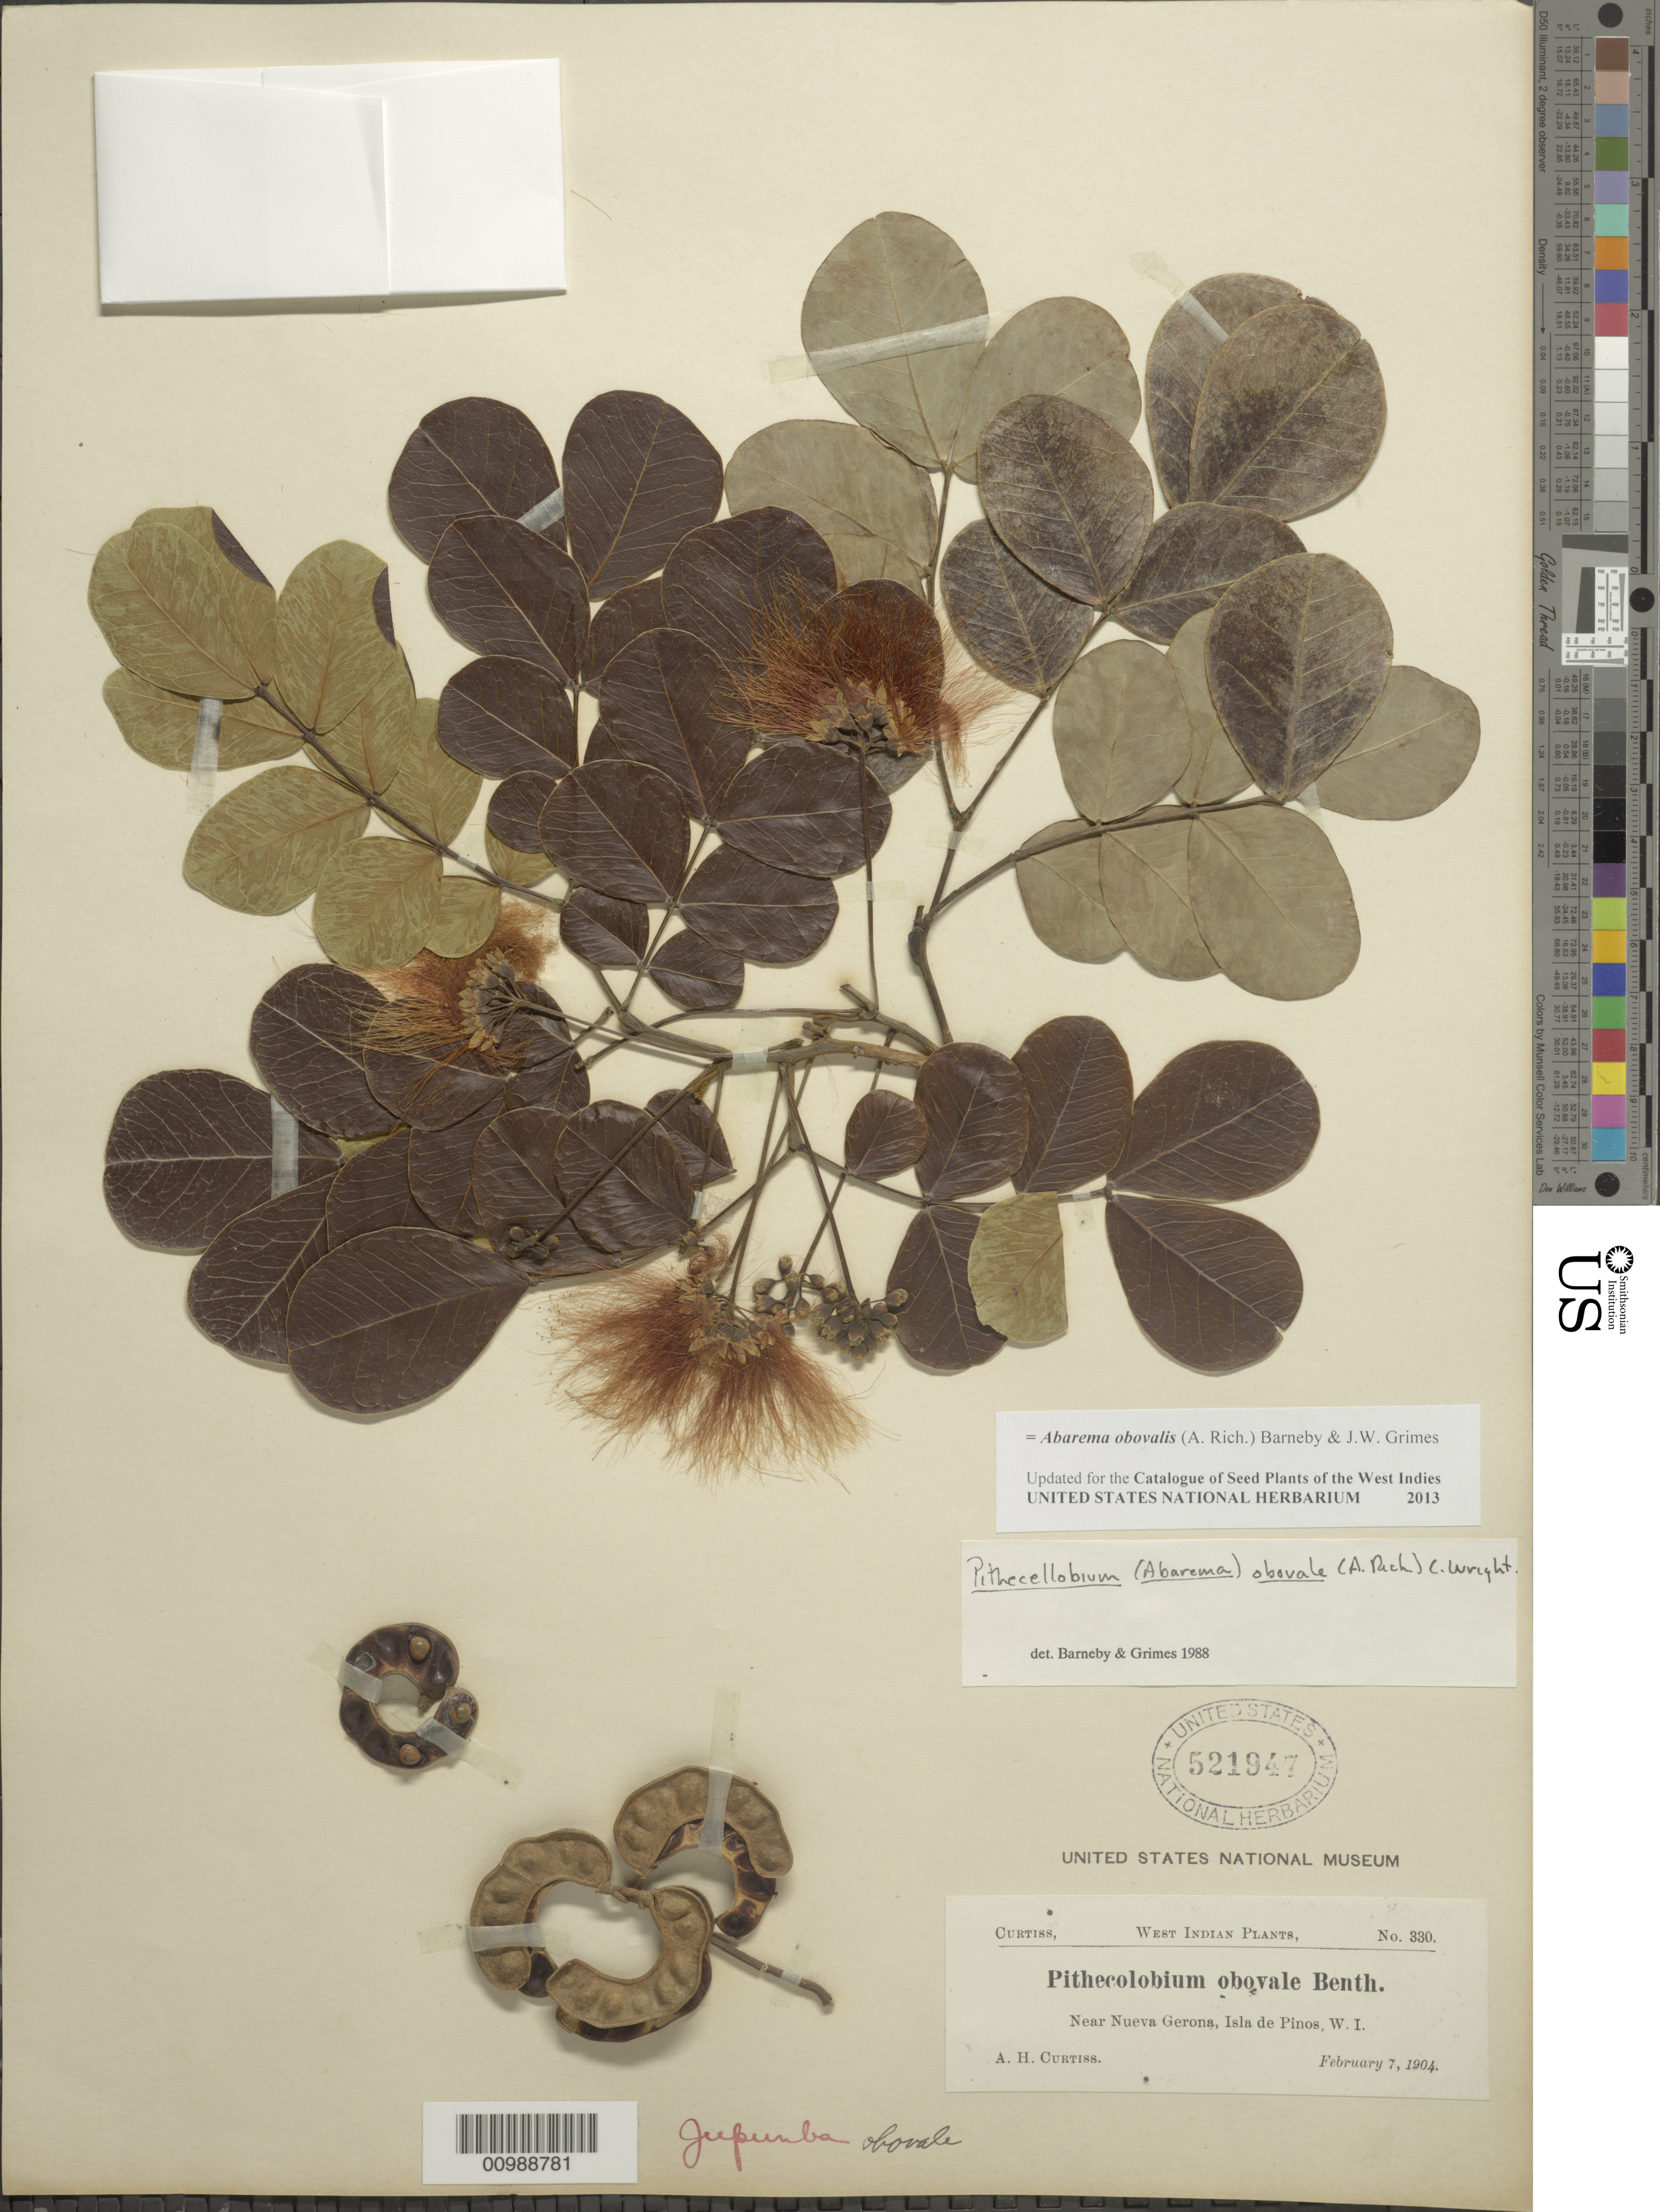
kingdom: Plantae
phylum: Tracheophyta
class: Magnoliopsida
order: Fabales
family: Fabaceae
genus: Jupunba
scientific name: Jupunba obovalis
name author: (A. Rich.) Britton & Rose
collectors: A. H. Curtiss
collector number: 330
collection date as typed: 07 Feb 1904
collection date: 1904-02-07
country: Cuba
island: Isla de la Juventud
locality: Nueva Gerona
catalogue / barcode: US 521947